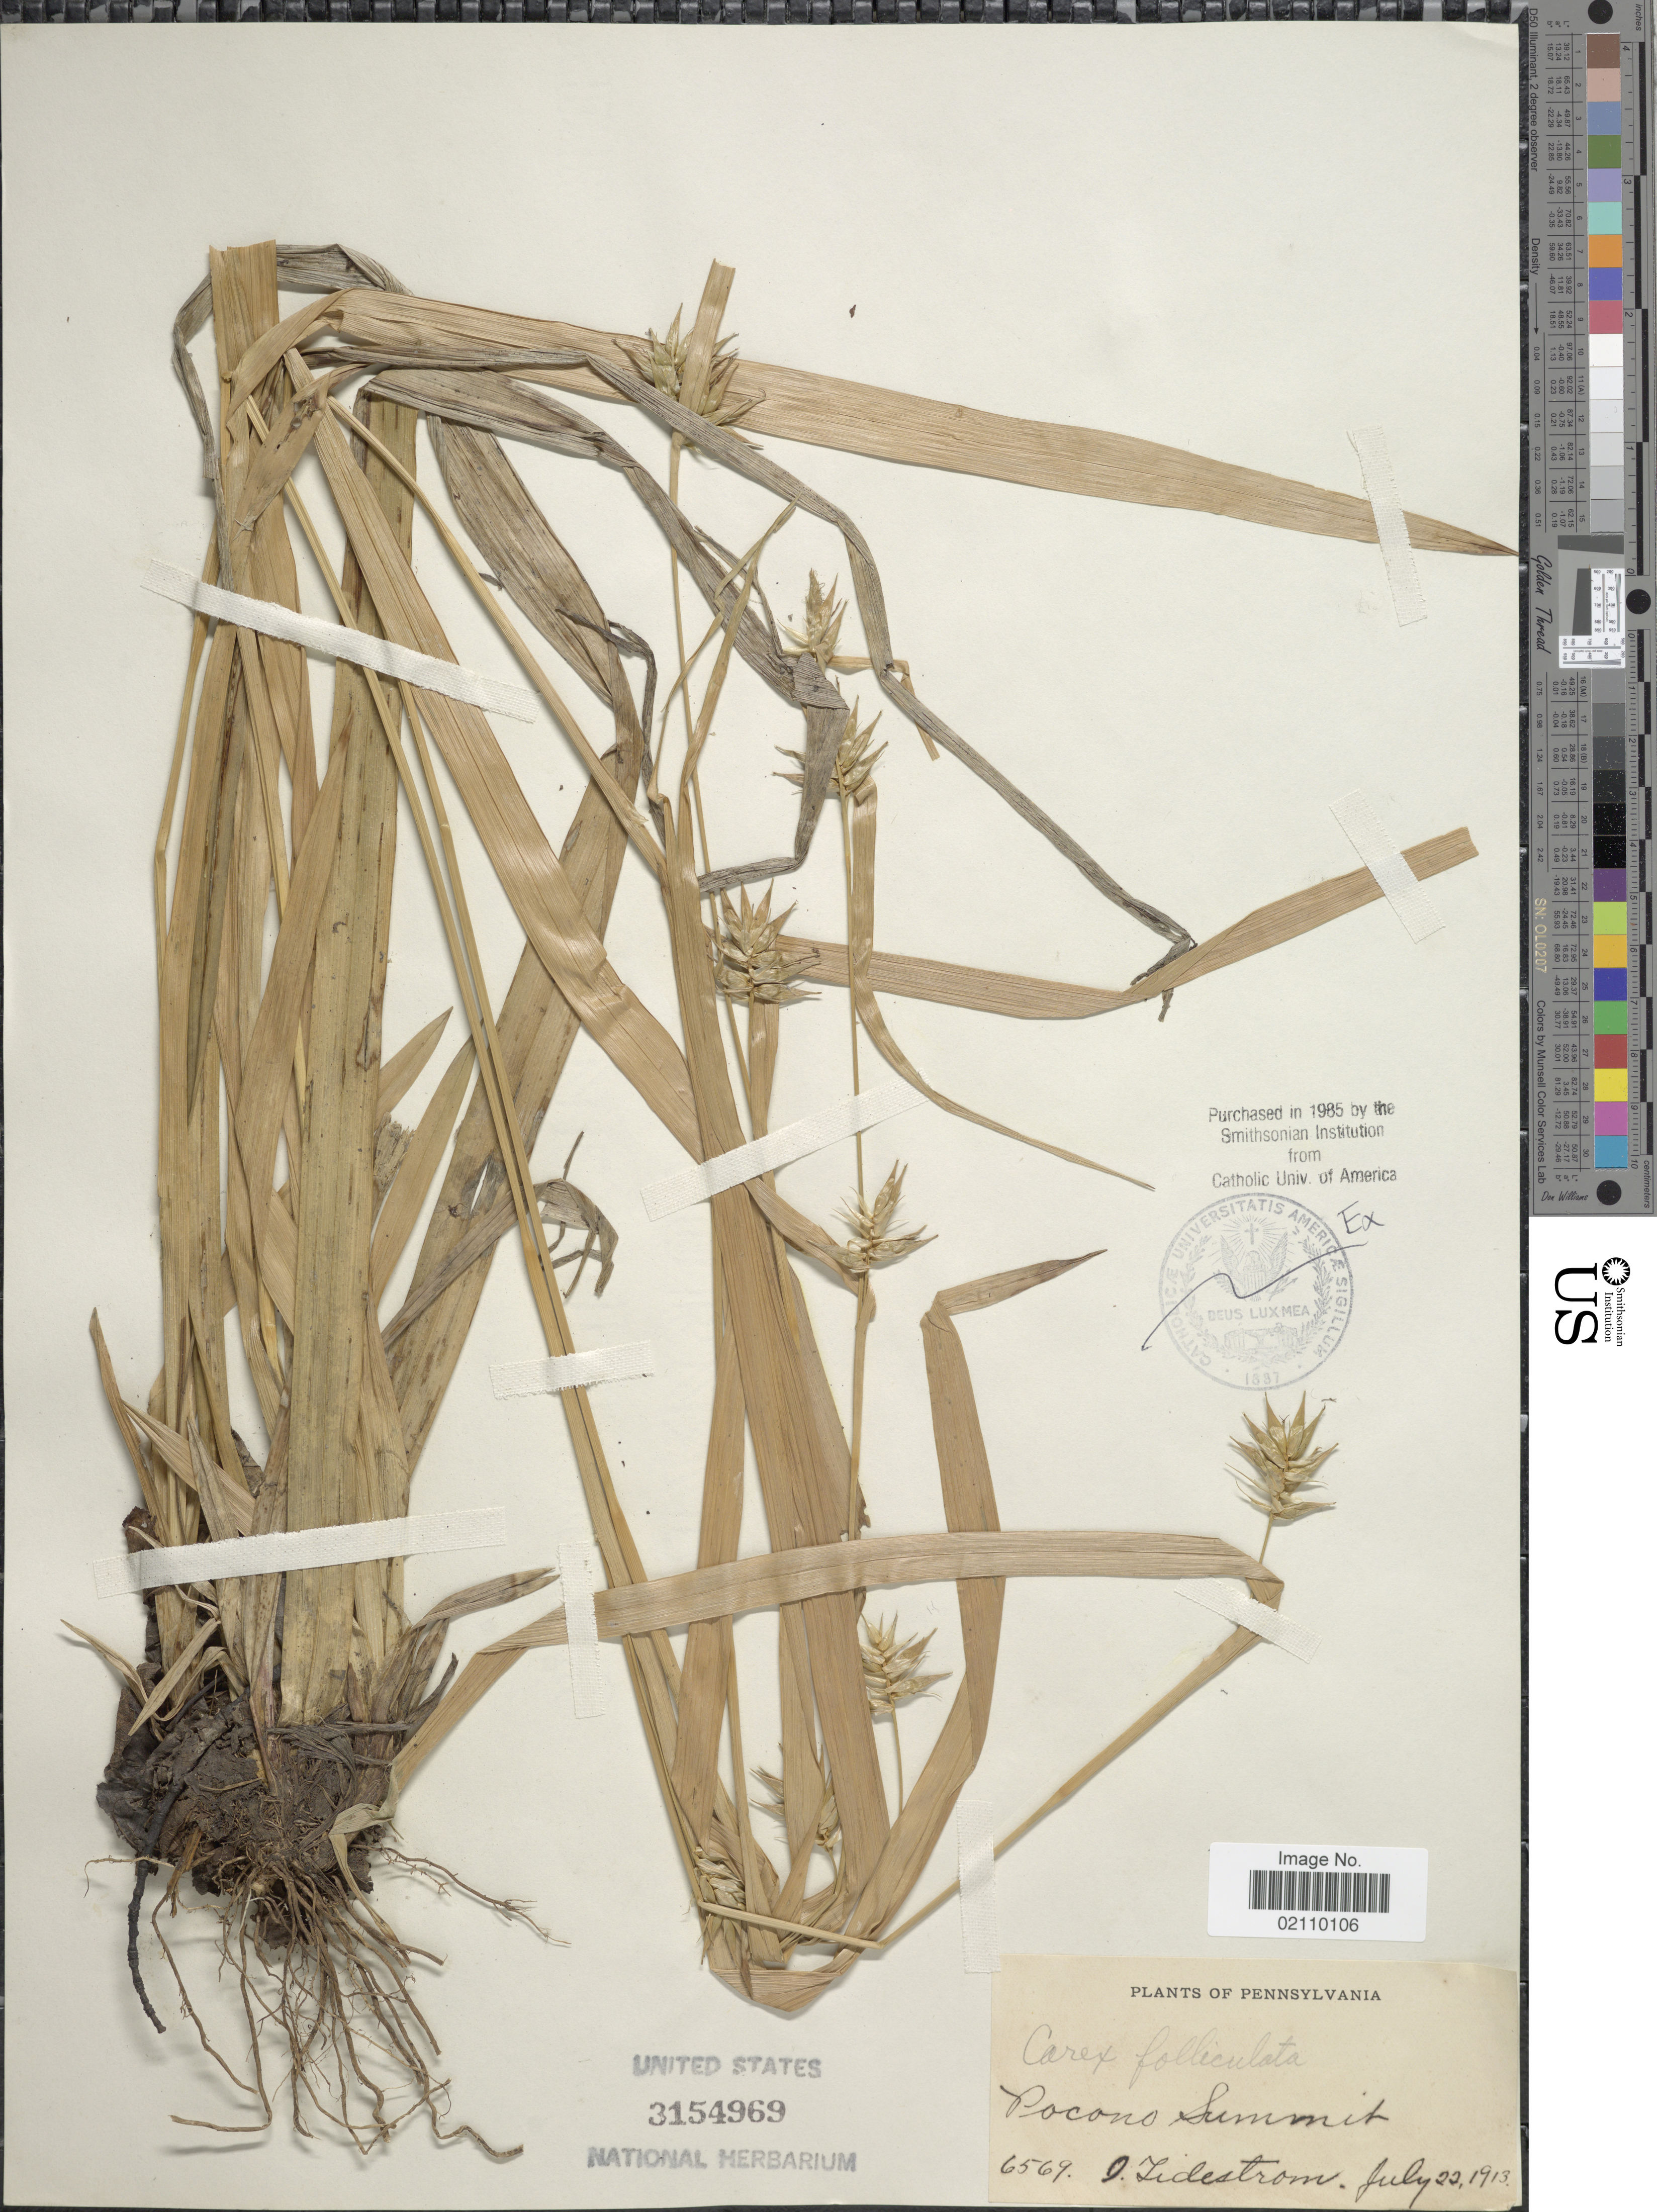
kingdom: Plantae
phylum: Tracheophyta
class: Liliopsida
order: Poales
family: Cyperaceae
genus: Carex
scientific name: Carex folliculata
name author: L.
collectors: I. F. Tidestrom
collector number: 6569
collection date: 1913-07-22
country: United States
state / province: Pennsylvania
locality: Pocono Summit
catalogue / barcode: US 3154969